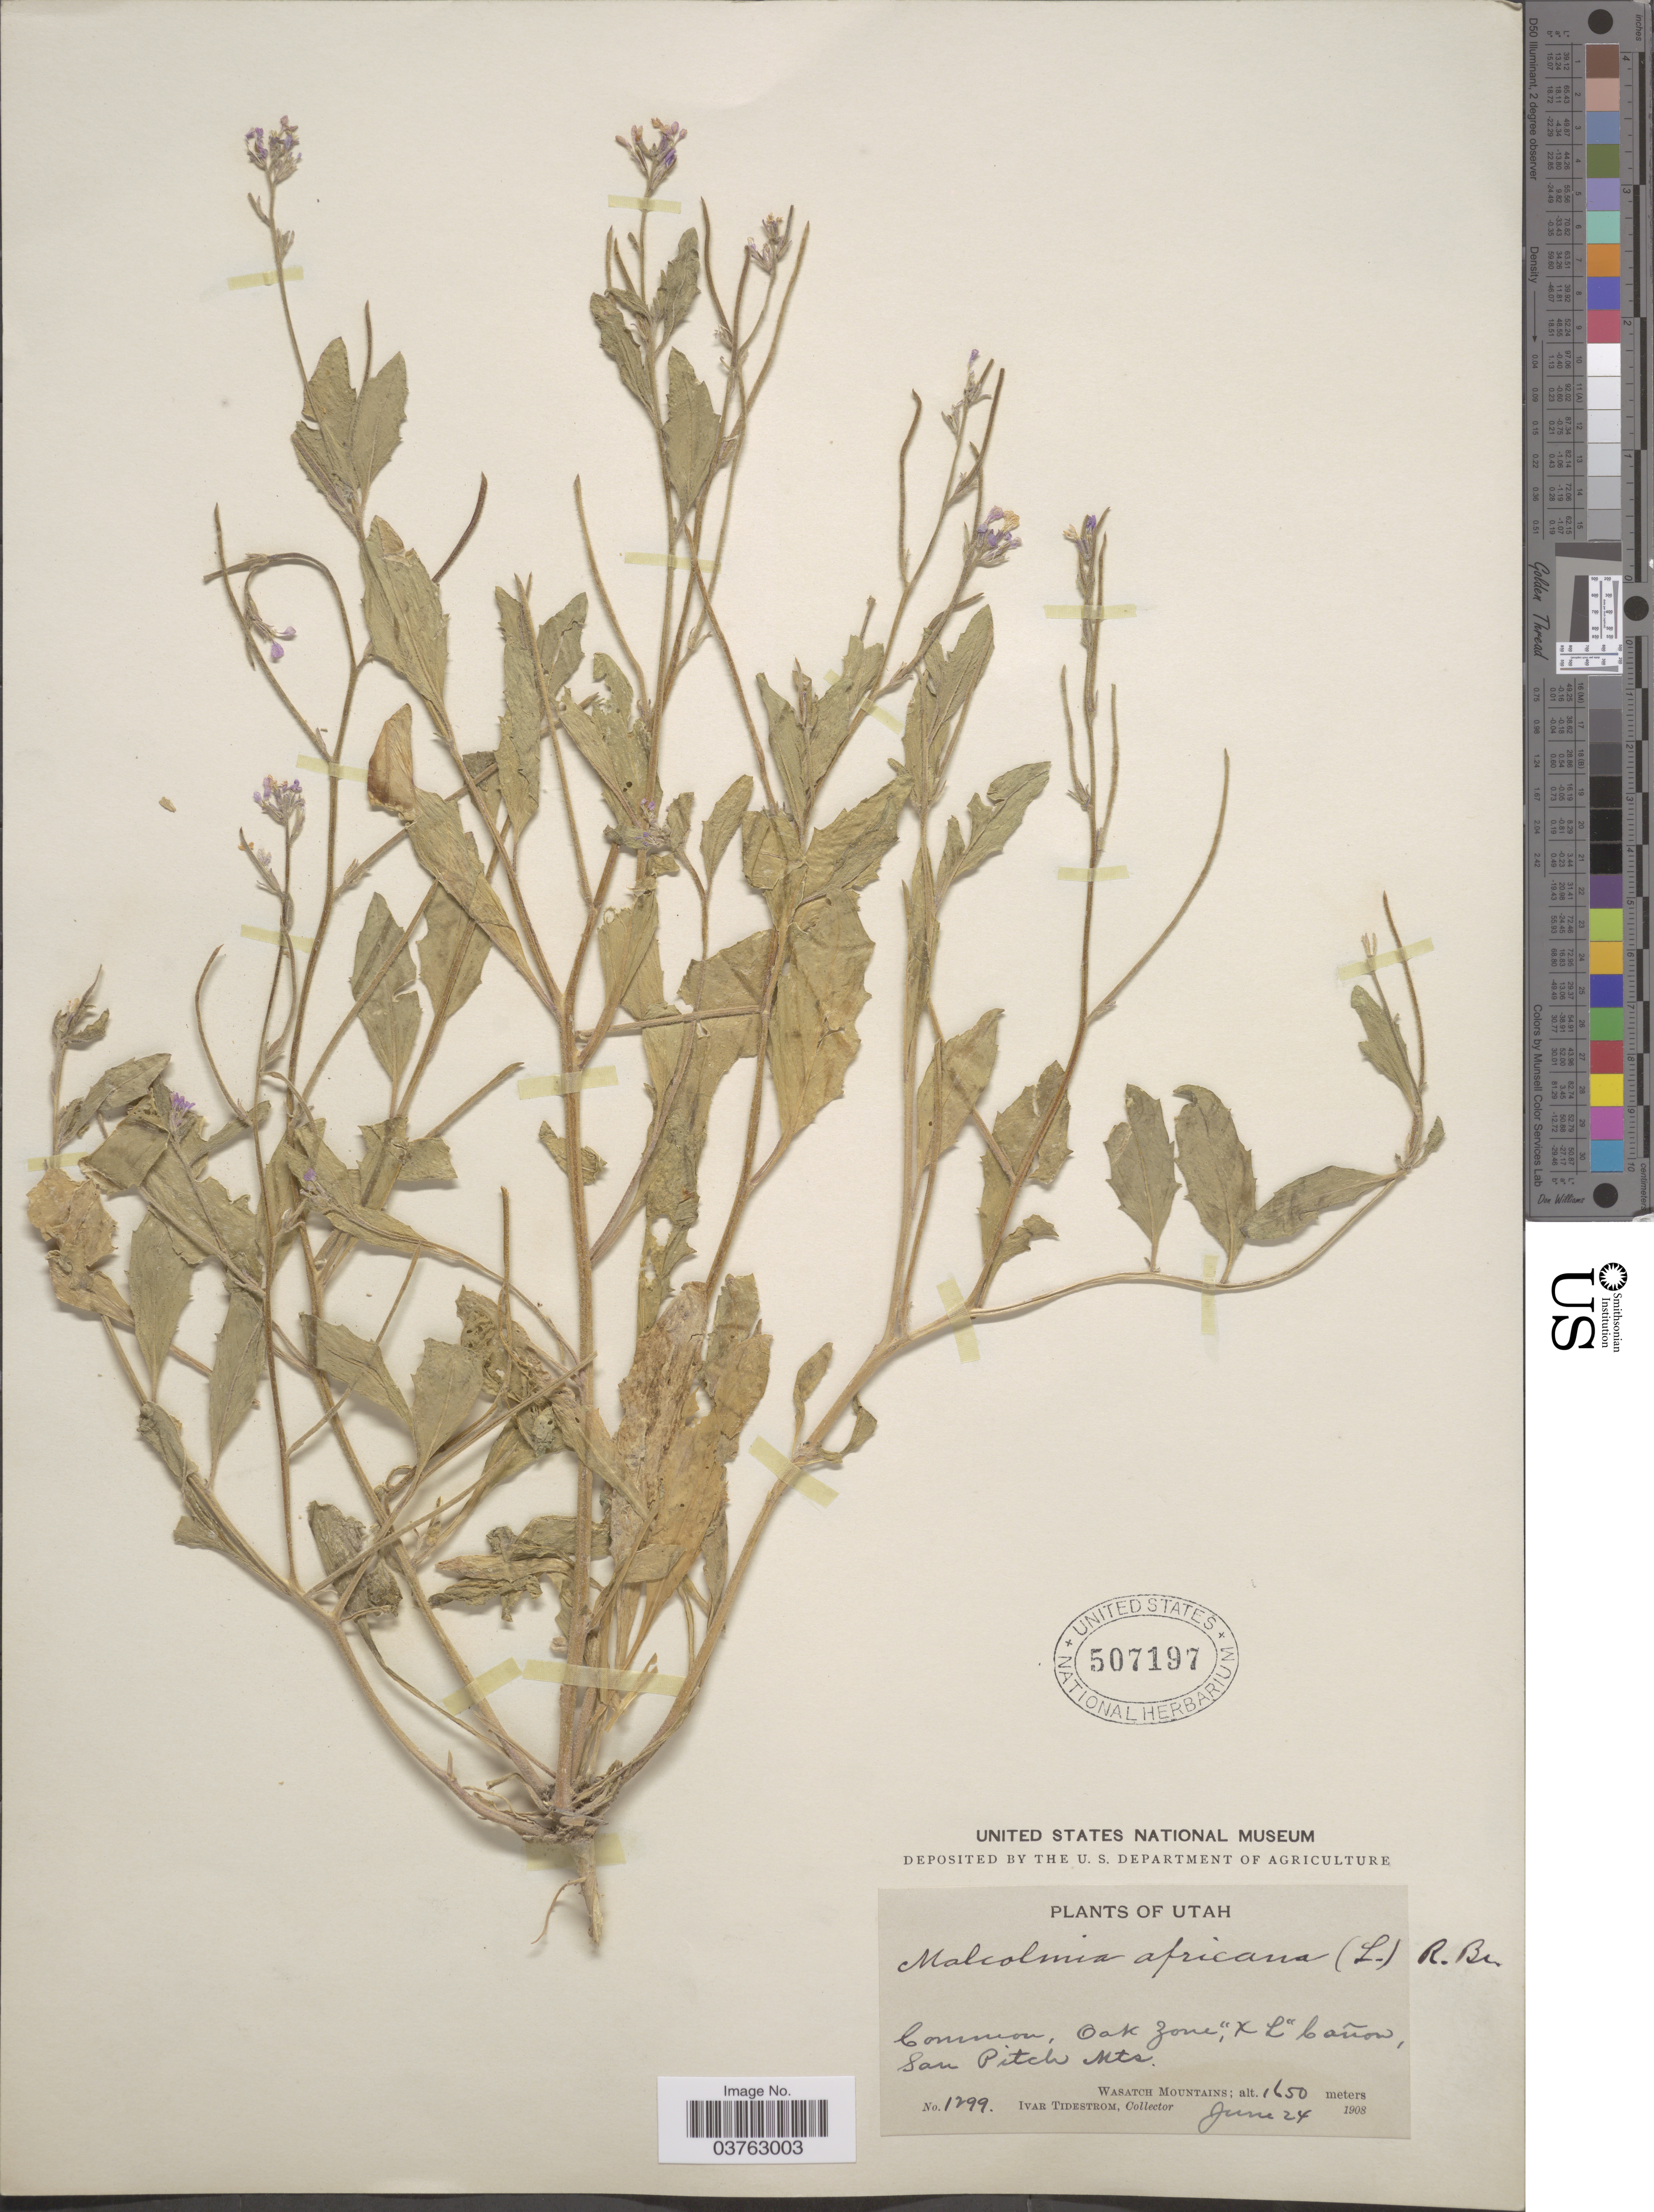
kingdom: Plantae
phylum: Tracheophyta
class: Magnoliopsida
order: Brassicales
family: Brassicaceae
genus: Malcolmia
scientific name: Malcolmia africana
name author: (L.) W.T. Aiton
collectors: I. F. Tidestrom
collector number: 1299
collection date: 1908-06-24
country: United States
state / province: Utah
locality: Common, Oak Zone, "XL" Cañon, San Pitch Mts. Wasatch Mountains.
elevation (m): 1650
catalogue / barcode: US 507197